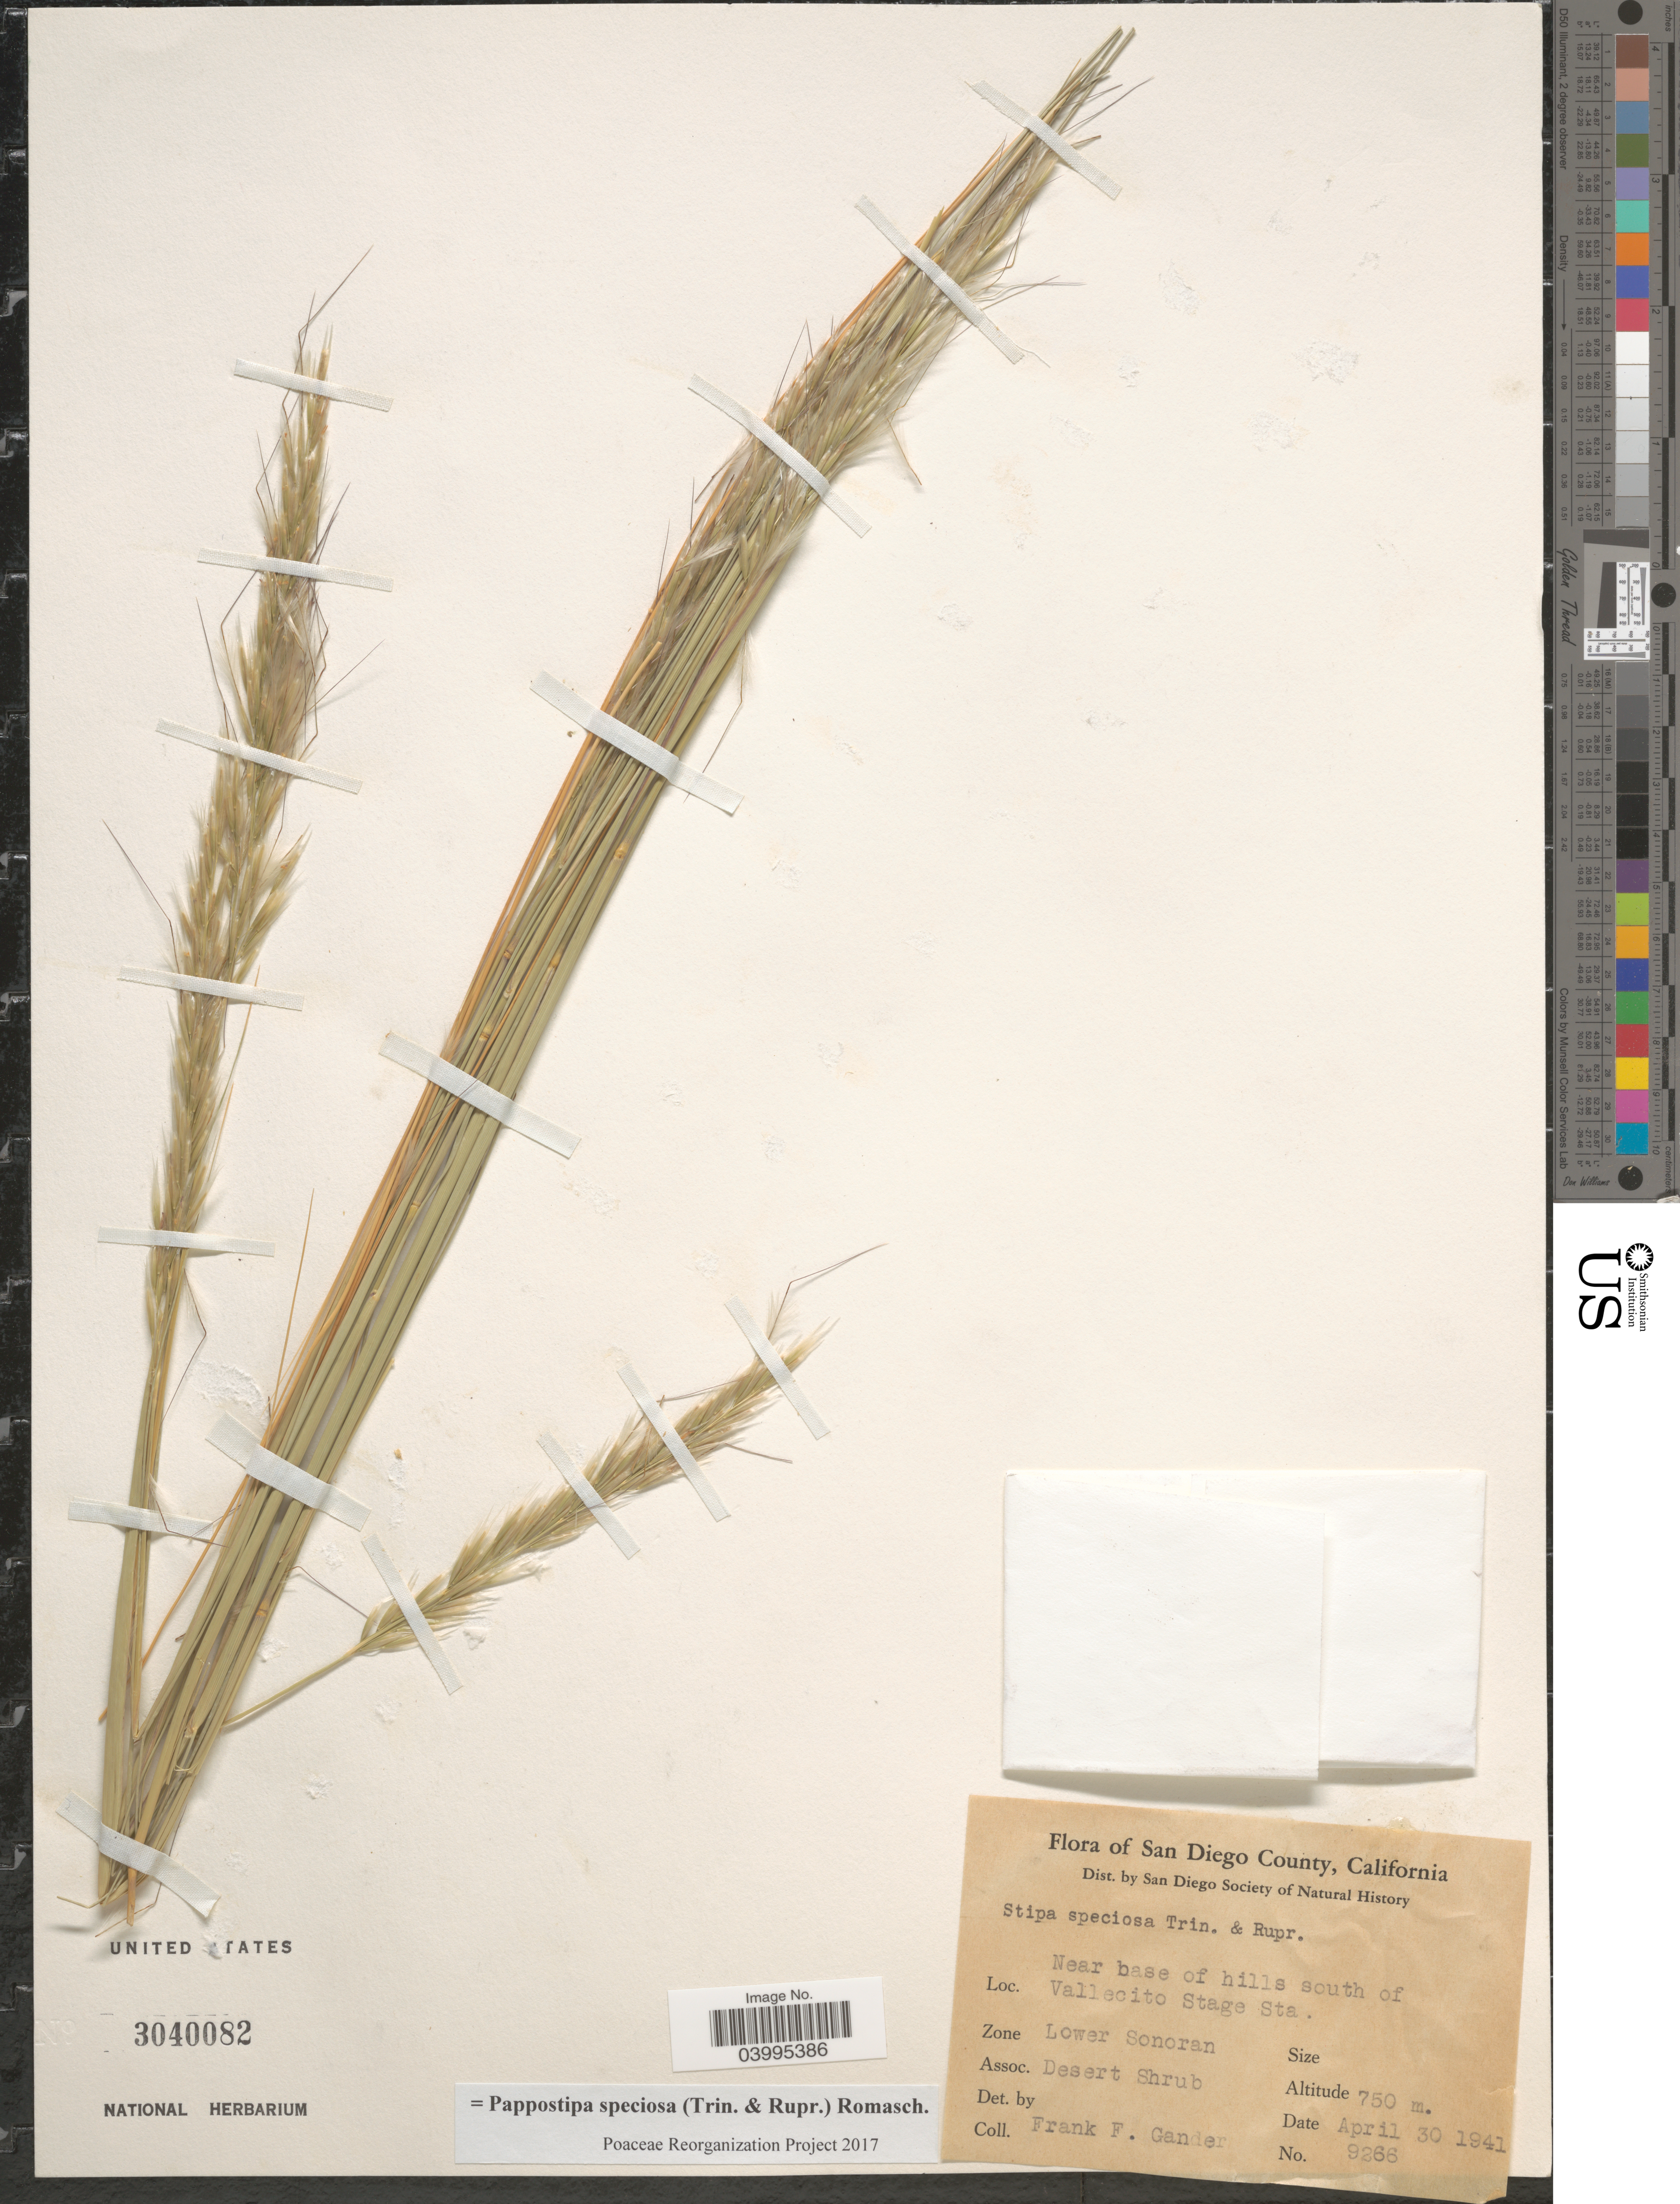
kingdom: Plantae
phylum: Tracheophyta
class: Liliopsida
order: Poales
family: Poaceae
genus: Pappostipa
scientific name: Pappostipa speciosa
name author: (Trin. & Rupr.) Romasch.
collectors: F. Gander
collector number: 9266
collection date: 1941-04-30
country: United States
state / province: California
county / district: San Diego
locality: San Diego County. Near base of hills south of Vallecito Stage Sta. Zone Lower Sonoran.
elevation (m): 750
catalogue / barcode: US 3040082